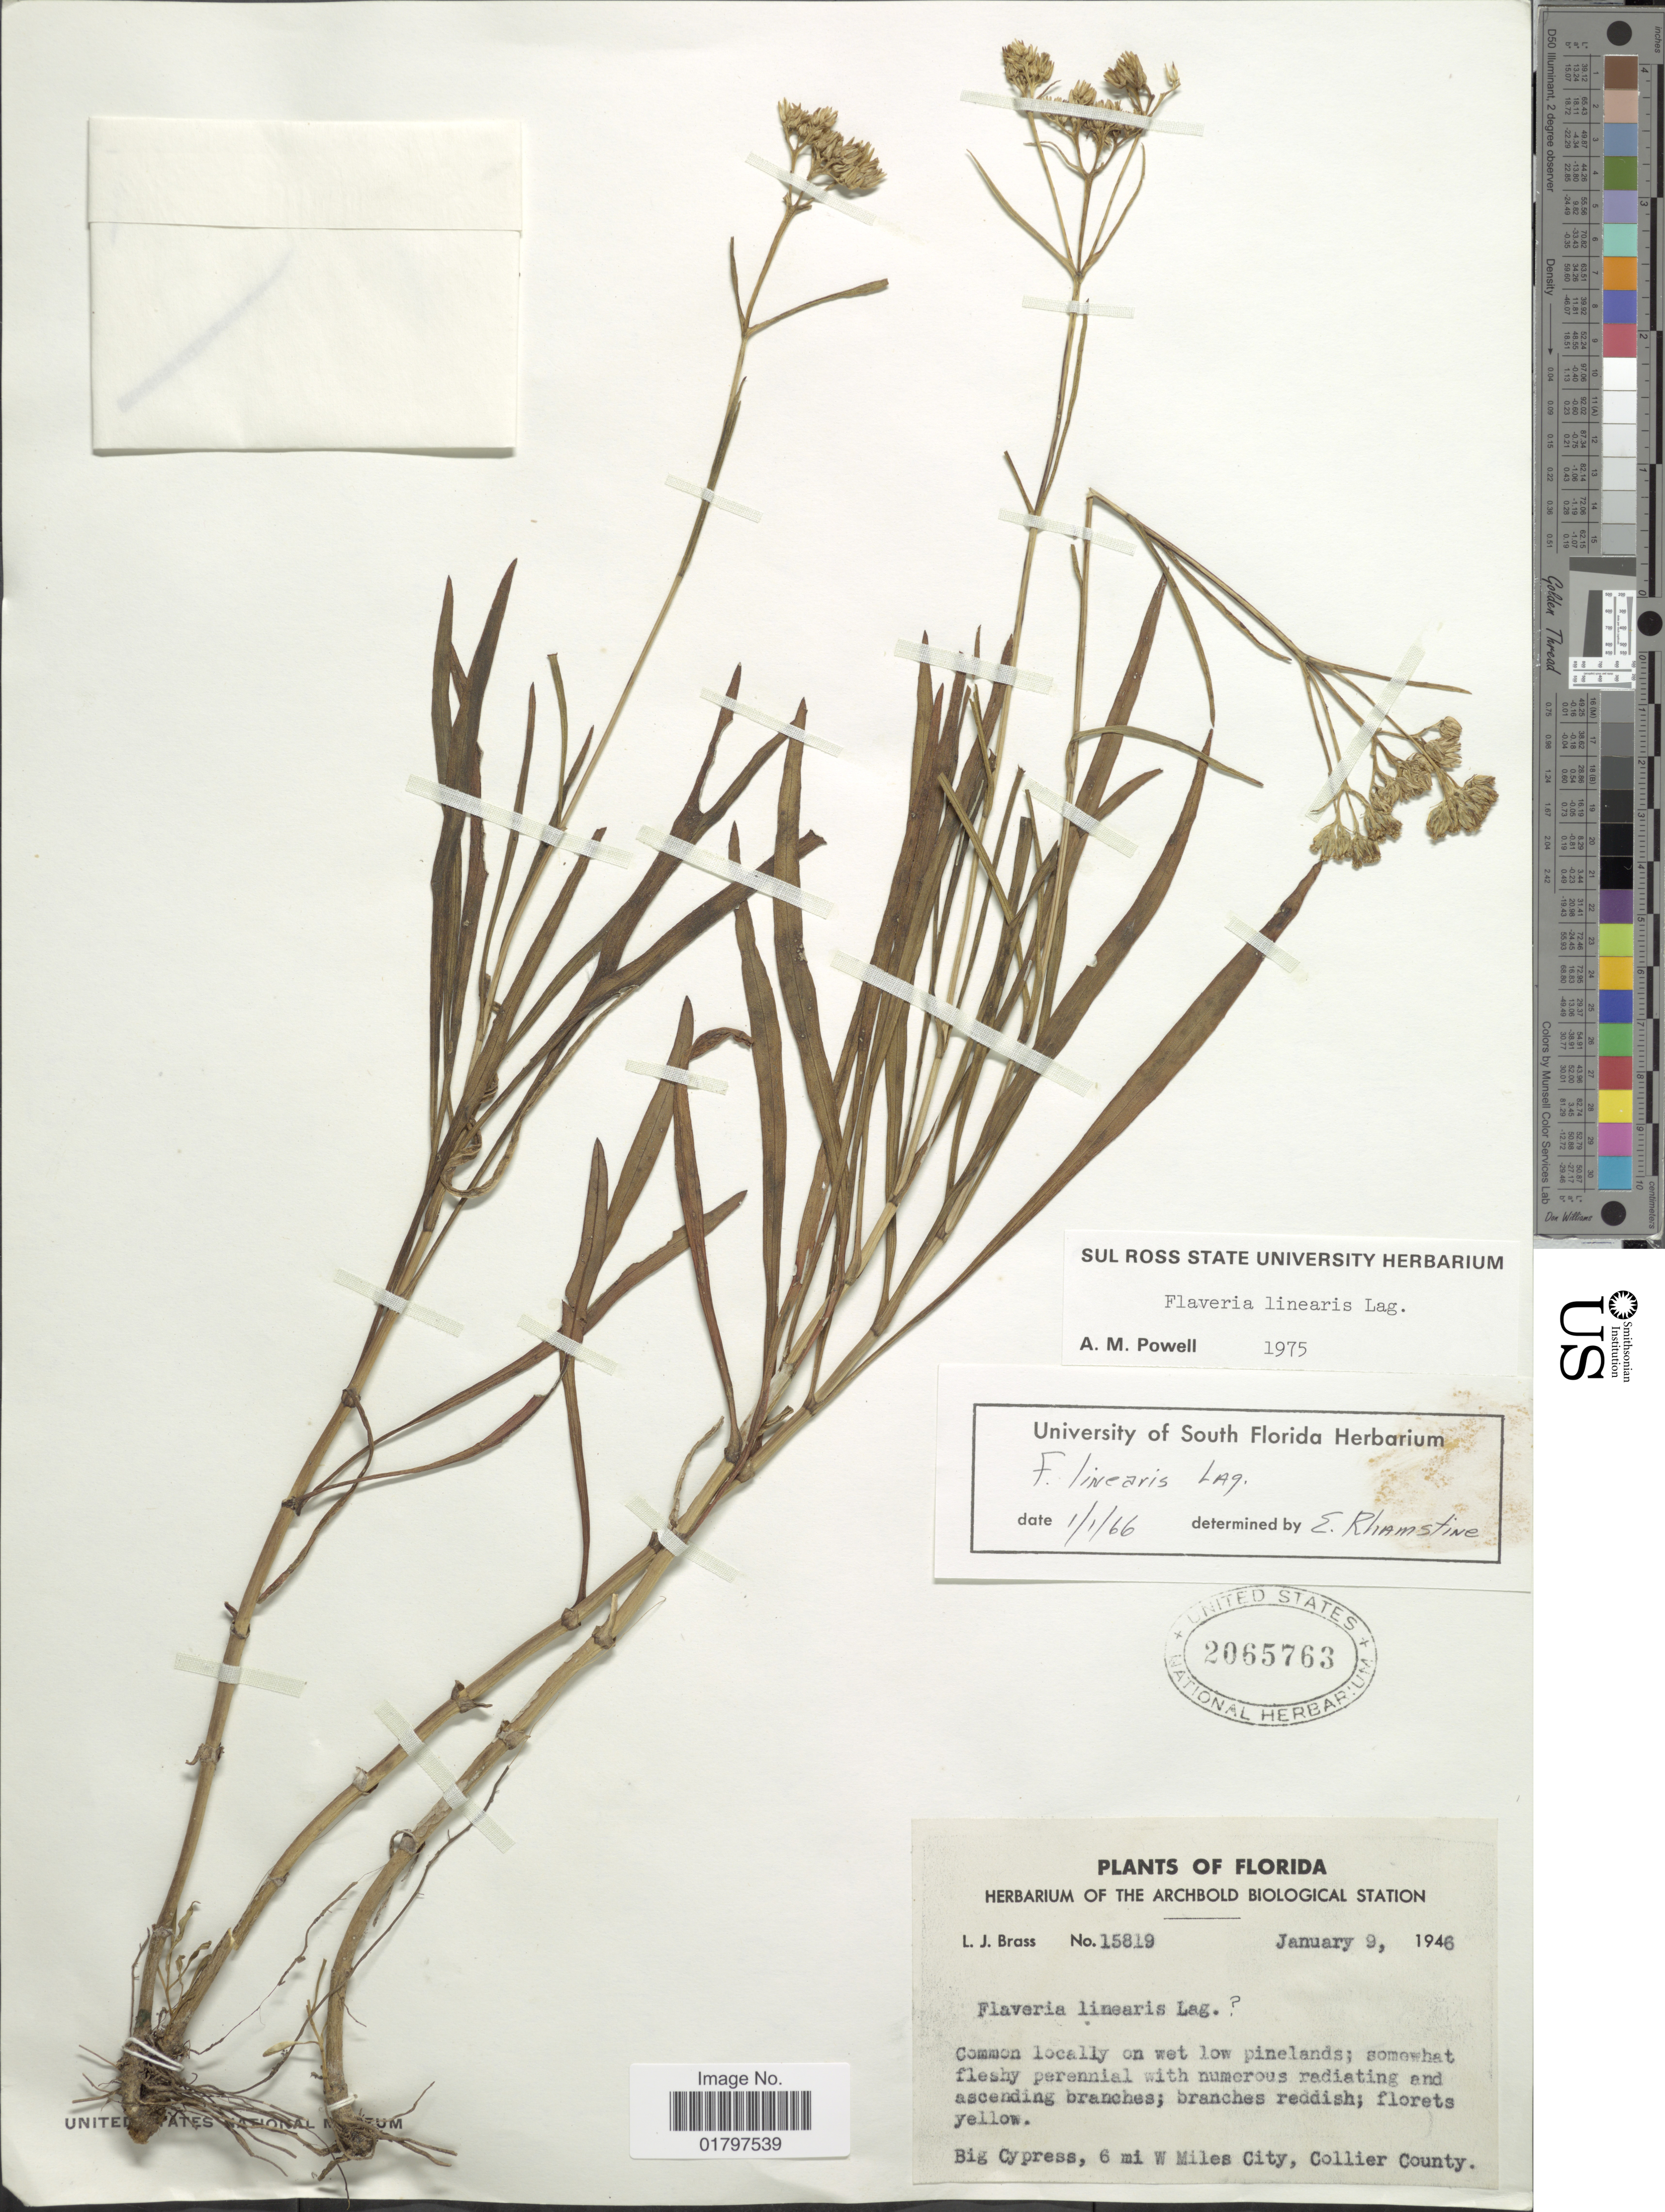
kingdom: Plantae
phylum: Tracheophyta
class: Magnoliopsida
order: Asterales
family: Asteraceae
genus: Flaveria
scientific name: Flaveria linearis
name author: Lag.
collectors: L. J. Brass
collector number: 15819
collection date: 1946-12-09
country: United States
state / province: Florida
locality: Big Cypress, 6 mi W Miles City, Collier County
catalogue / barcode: US 2065763